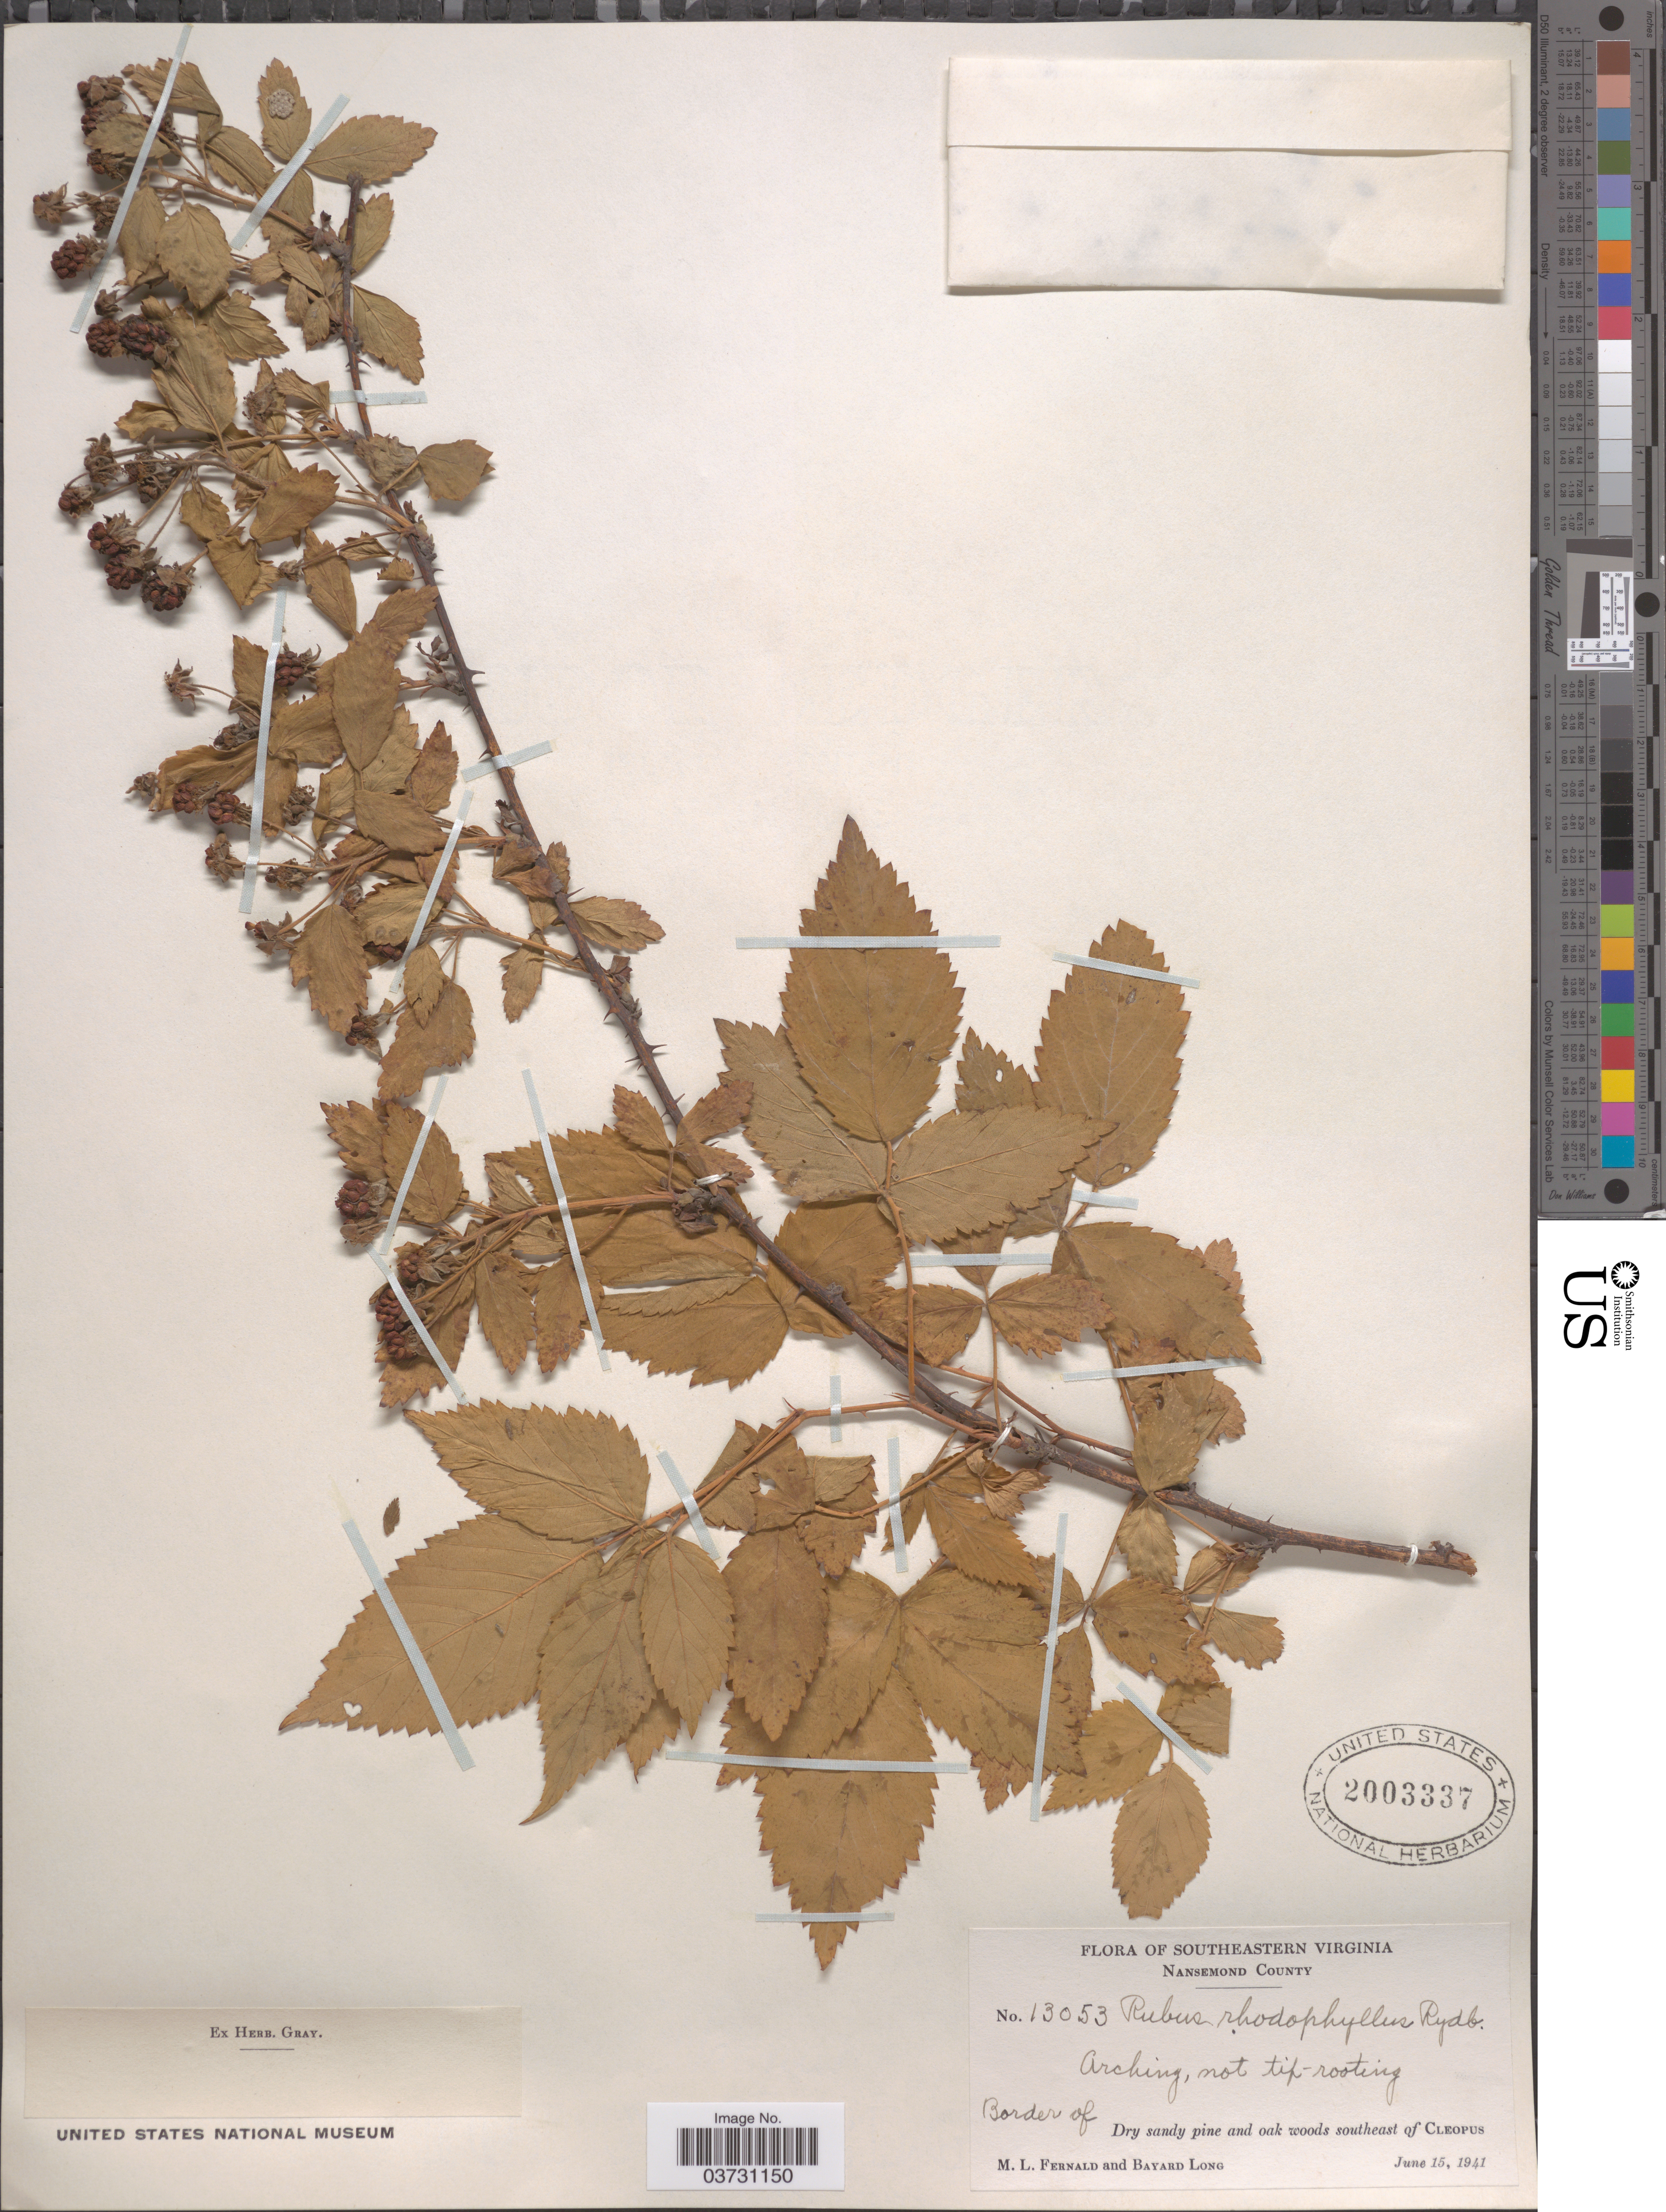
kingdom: Plantae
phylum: Tracheophyta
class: Magnoliopsida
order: Rosales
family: Rosaceae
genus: Rubus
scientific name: Rubus rhodophyllus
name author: Rydb.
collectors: M. L. Fernald & B. Long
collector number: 13053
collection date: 1941-06-15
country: United States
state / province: Virginia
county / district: City of Suffolk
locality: Southeastern Virginia. Nansemond County. Border of dry sandy pine and oak woods southeast of Cleopus.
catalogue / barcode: US 2003337